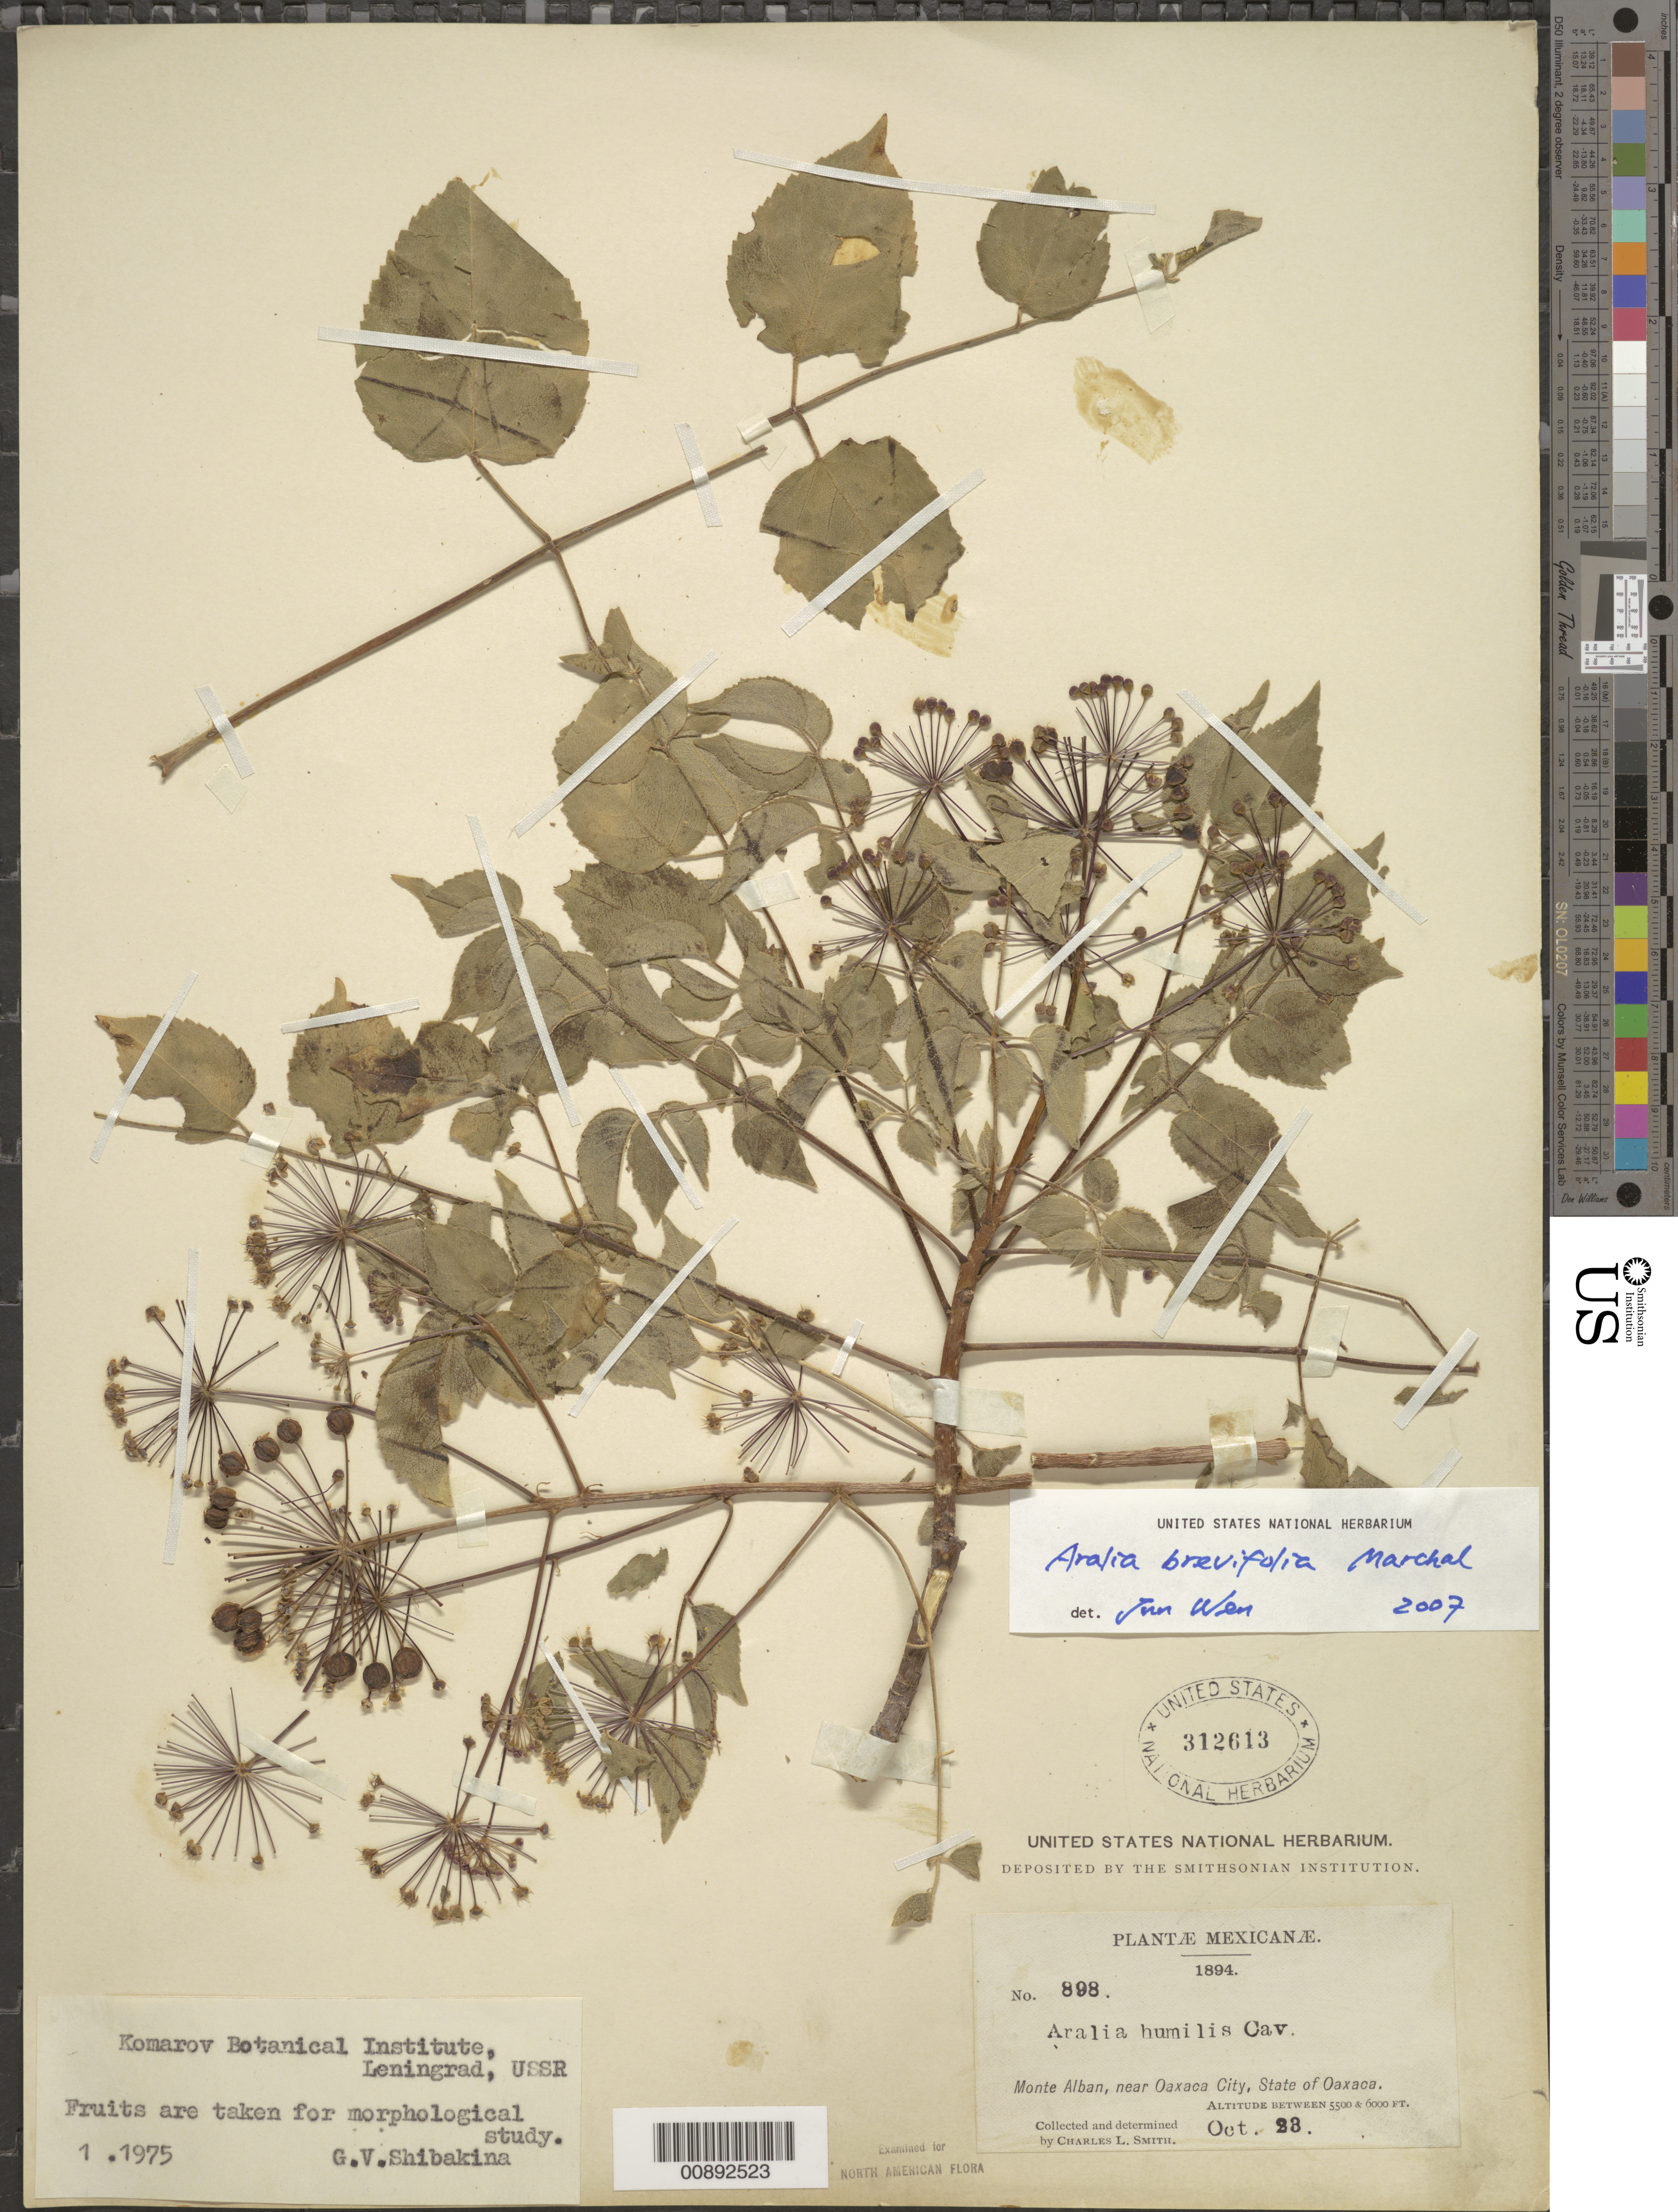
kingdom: Plantae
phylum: Tracheophyta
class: Magnoliopsida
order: Apiales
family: Araliaceae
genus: Aralia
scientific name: Aralia brevifolia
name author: Marchal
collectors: C. L. Smith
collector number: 898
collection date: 1894-10-23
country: Mexico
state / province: Oaxaca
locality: Monte Alban, near Oaxaca City, State of Oaxaca.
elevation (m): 1676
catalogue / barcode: US 312613